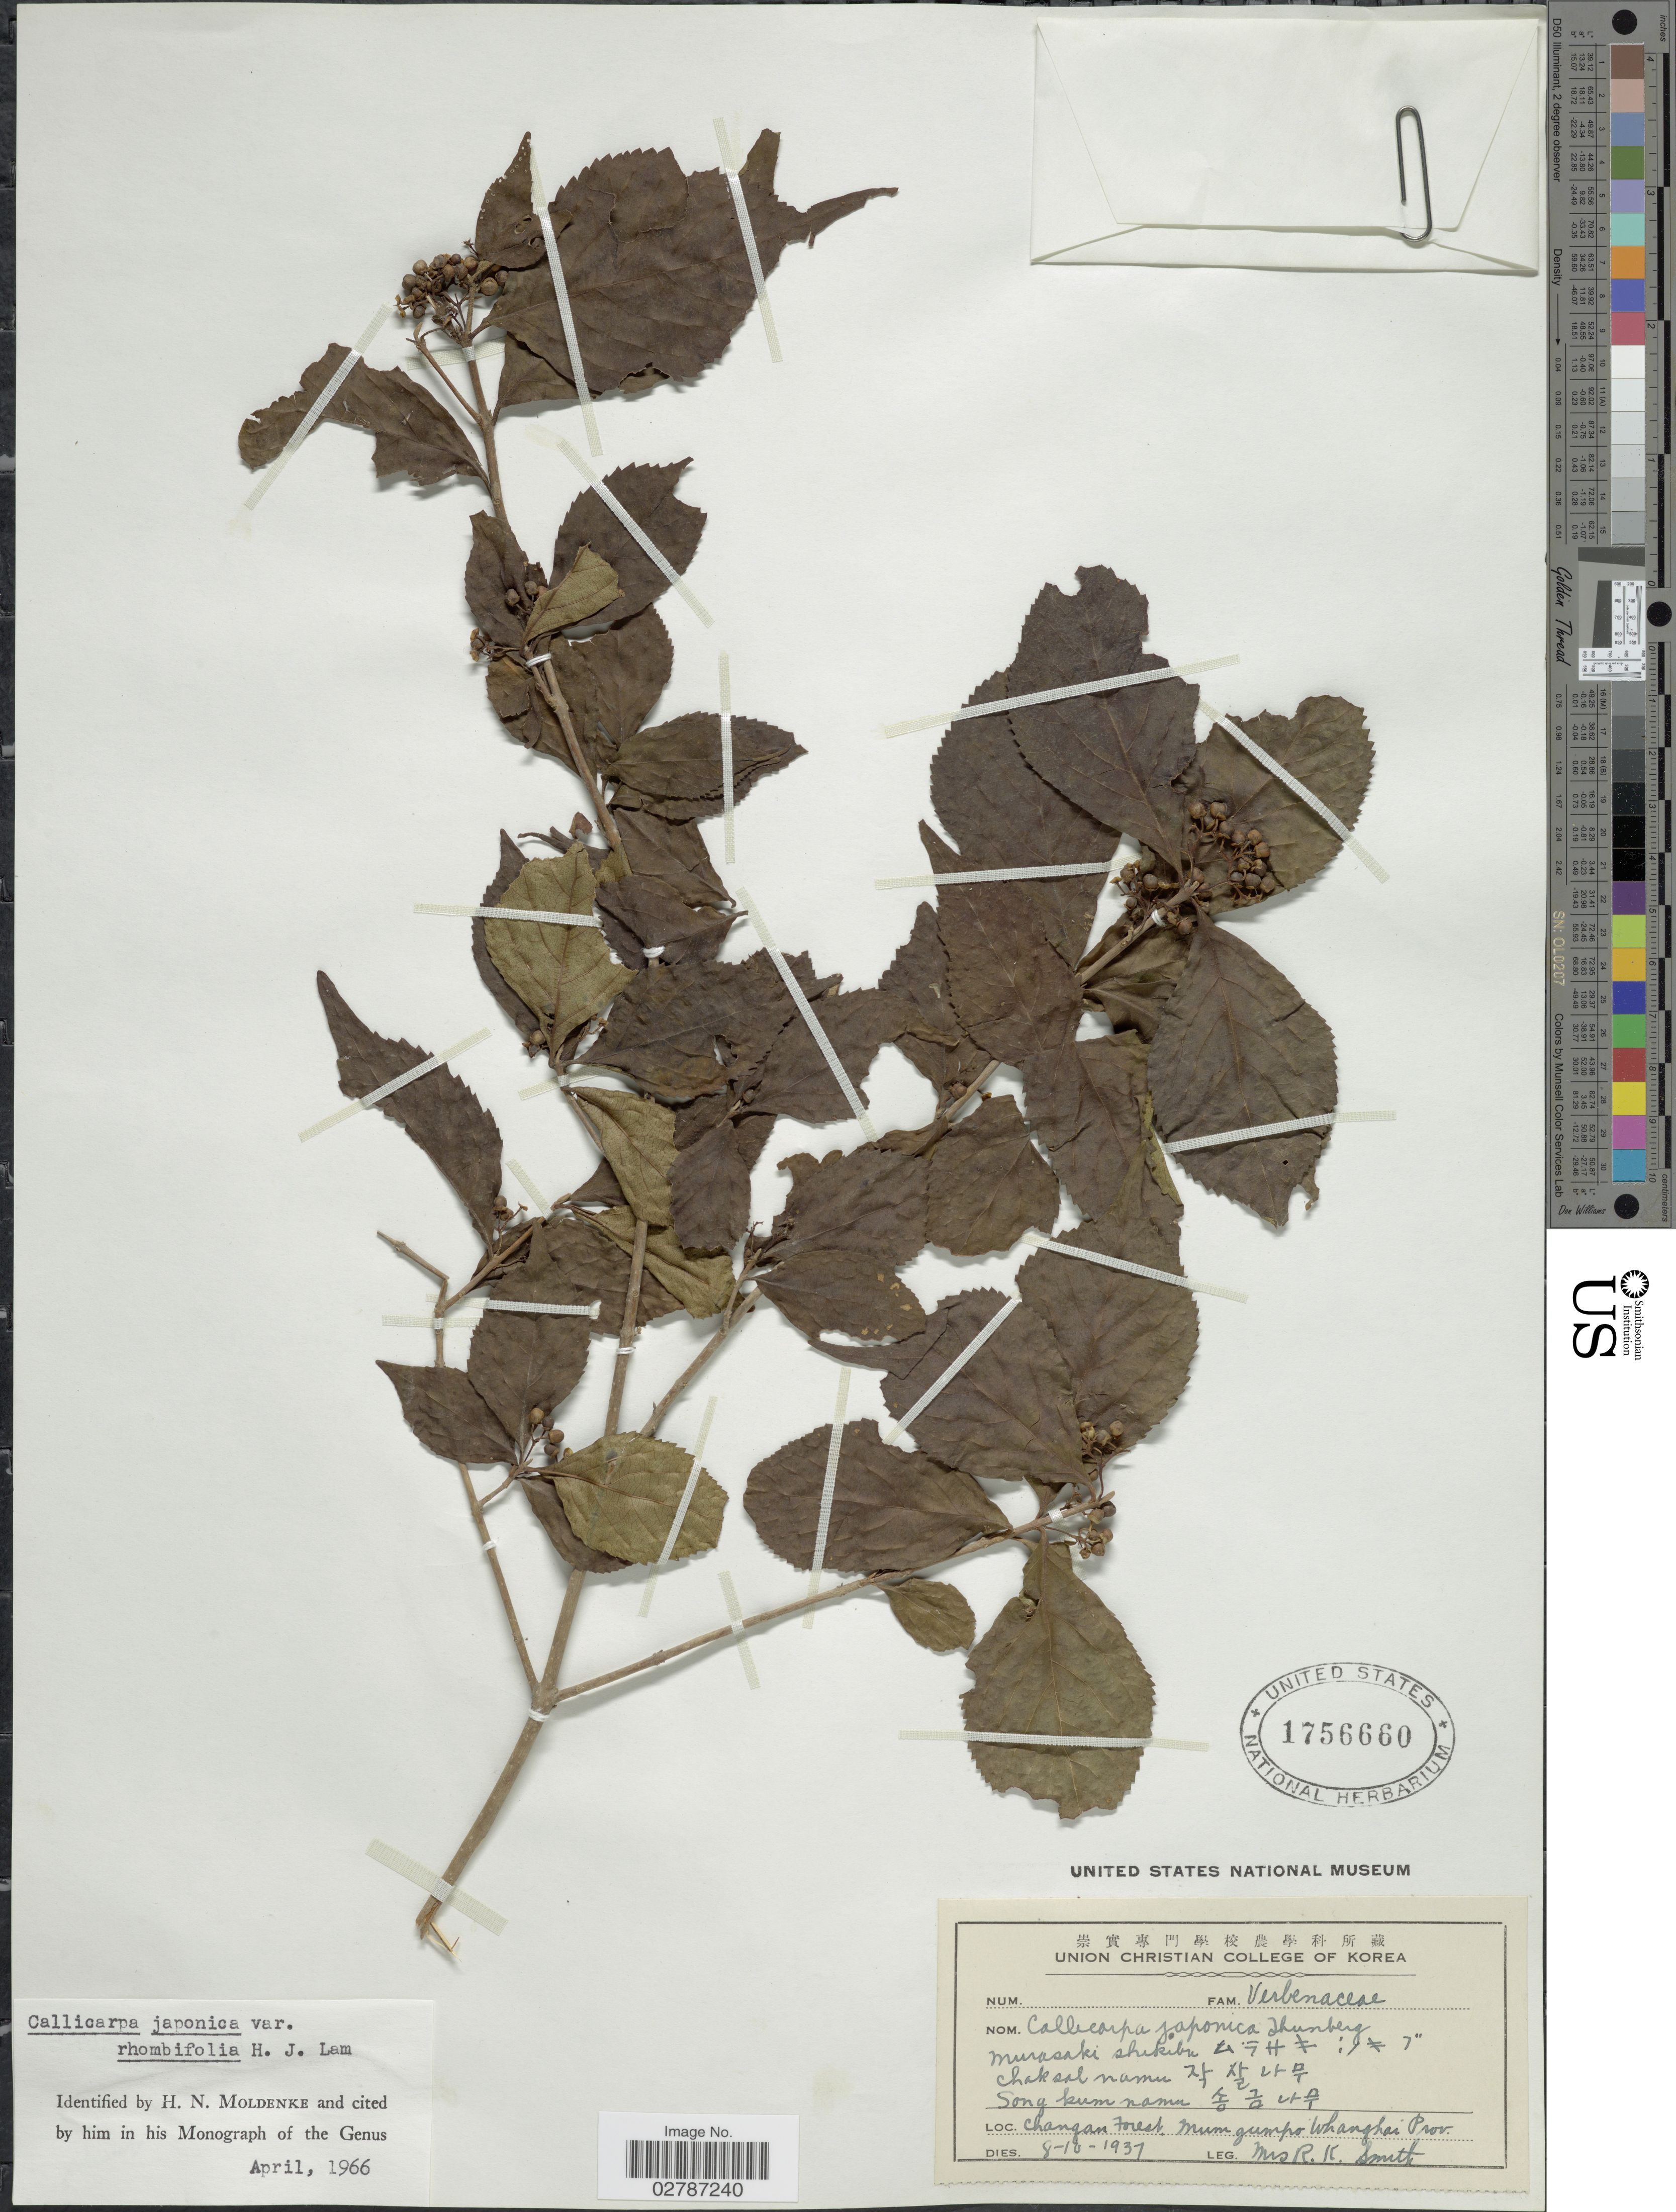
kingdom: Plantae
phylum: Tracheophyta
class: Magnoliopsida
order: Lamiales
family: Lamiaceae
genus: Callicarpa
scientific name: Callicarpa japonica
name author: Thunb.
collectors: Mrs. R. K. Smith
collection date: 1937-08-10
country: China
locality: Changan Forest. Mum gumpo Whangshai Prov.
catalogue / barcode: US 1756660